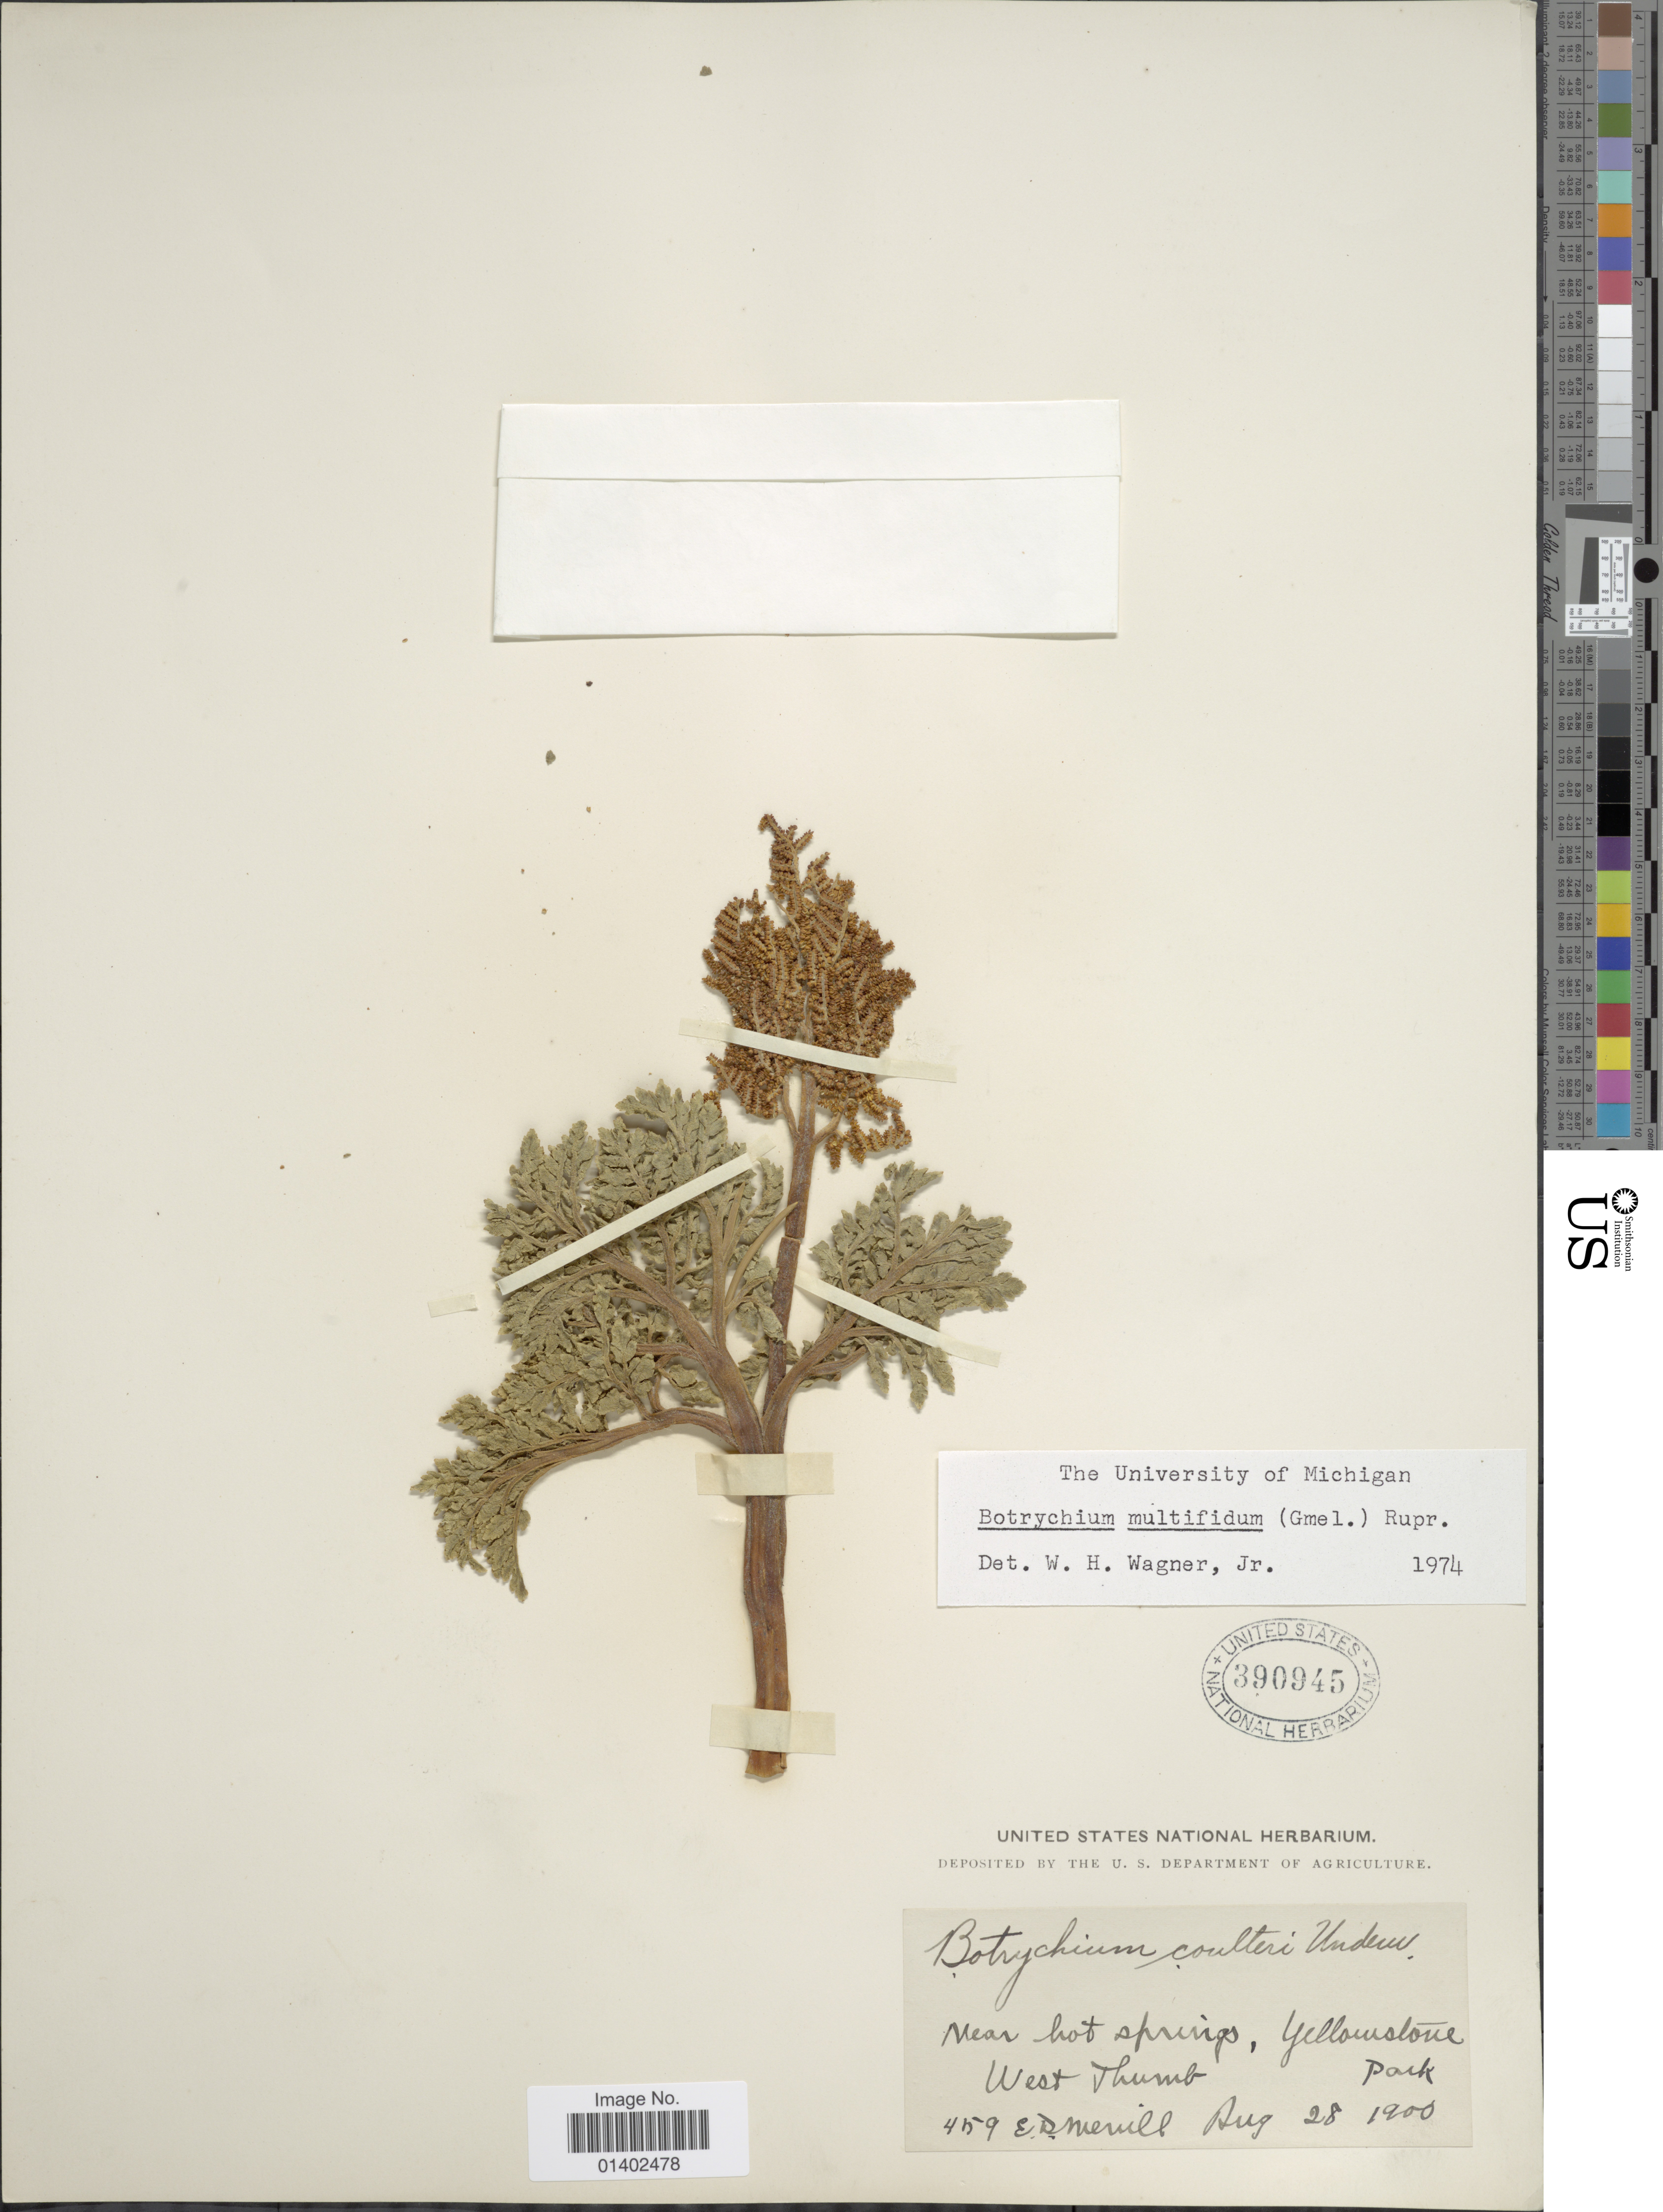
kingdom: Plantae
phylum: Tracheophyta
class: Polypodiopsida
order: Ophioglossales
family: Ophioglossaceae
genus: Botrychium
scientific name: Botrychium multifidum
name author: (J.F. Gmel.) Rupr.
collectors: E. D. Merrill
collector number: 459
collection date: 1900-08-28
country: United States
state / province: Wyoming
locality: Near hot springs, West Thumb, Yellowstone Park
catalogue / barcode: US 390045